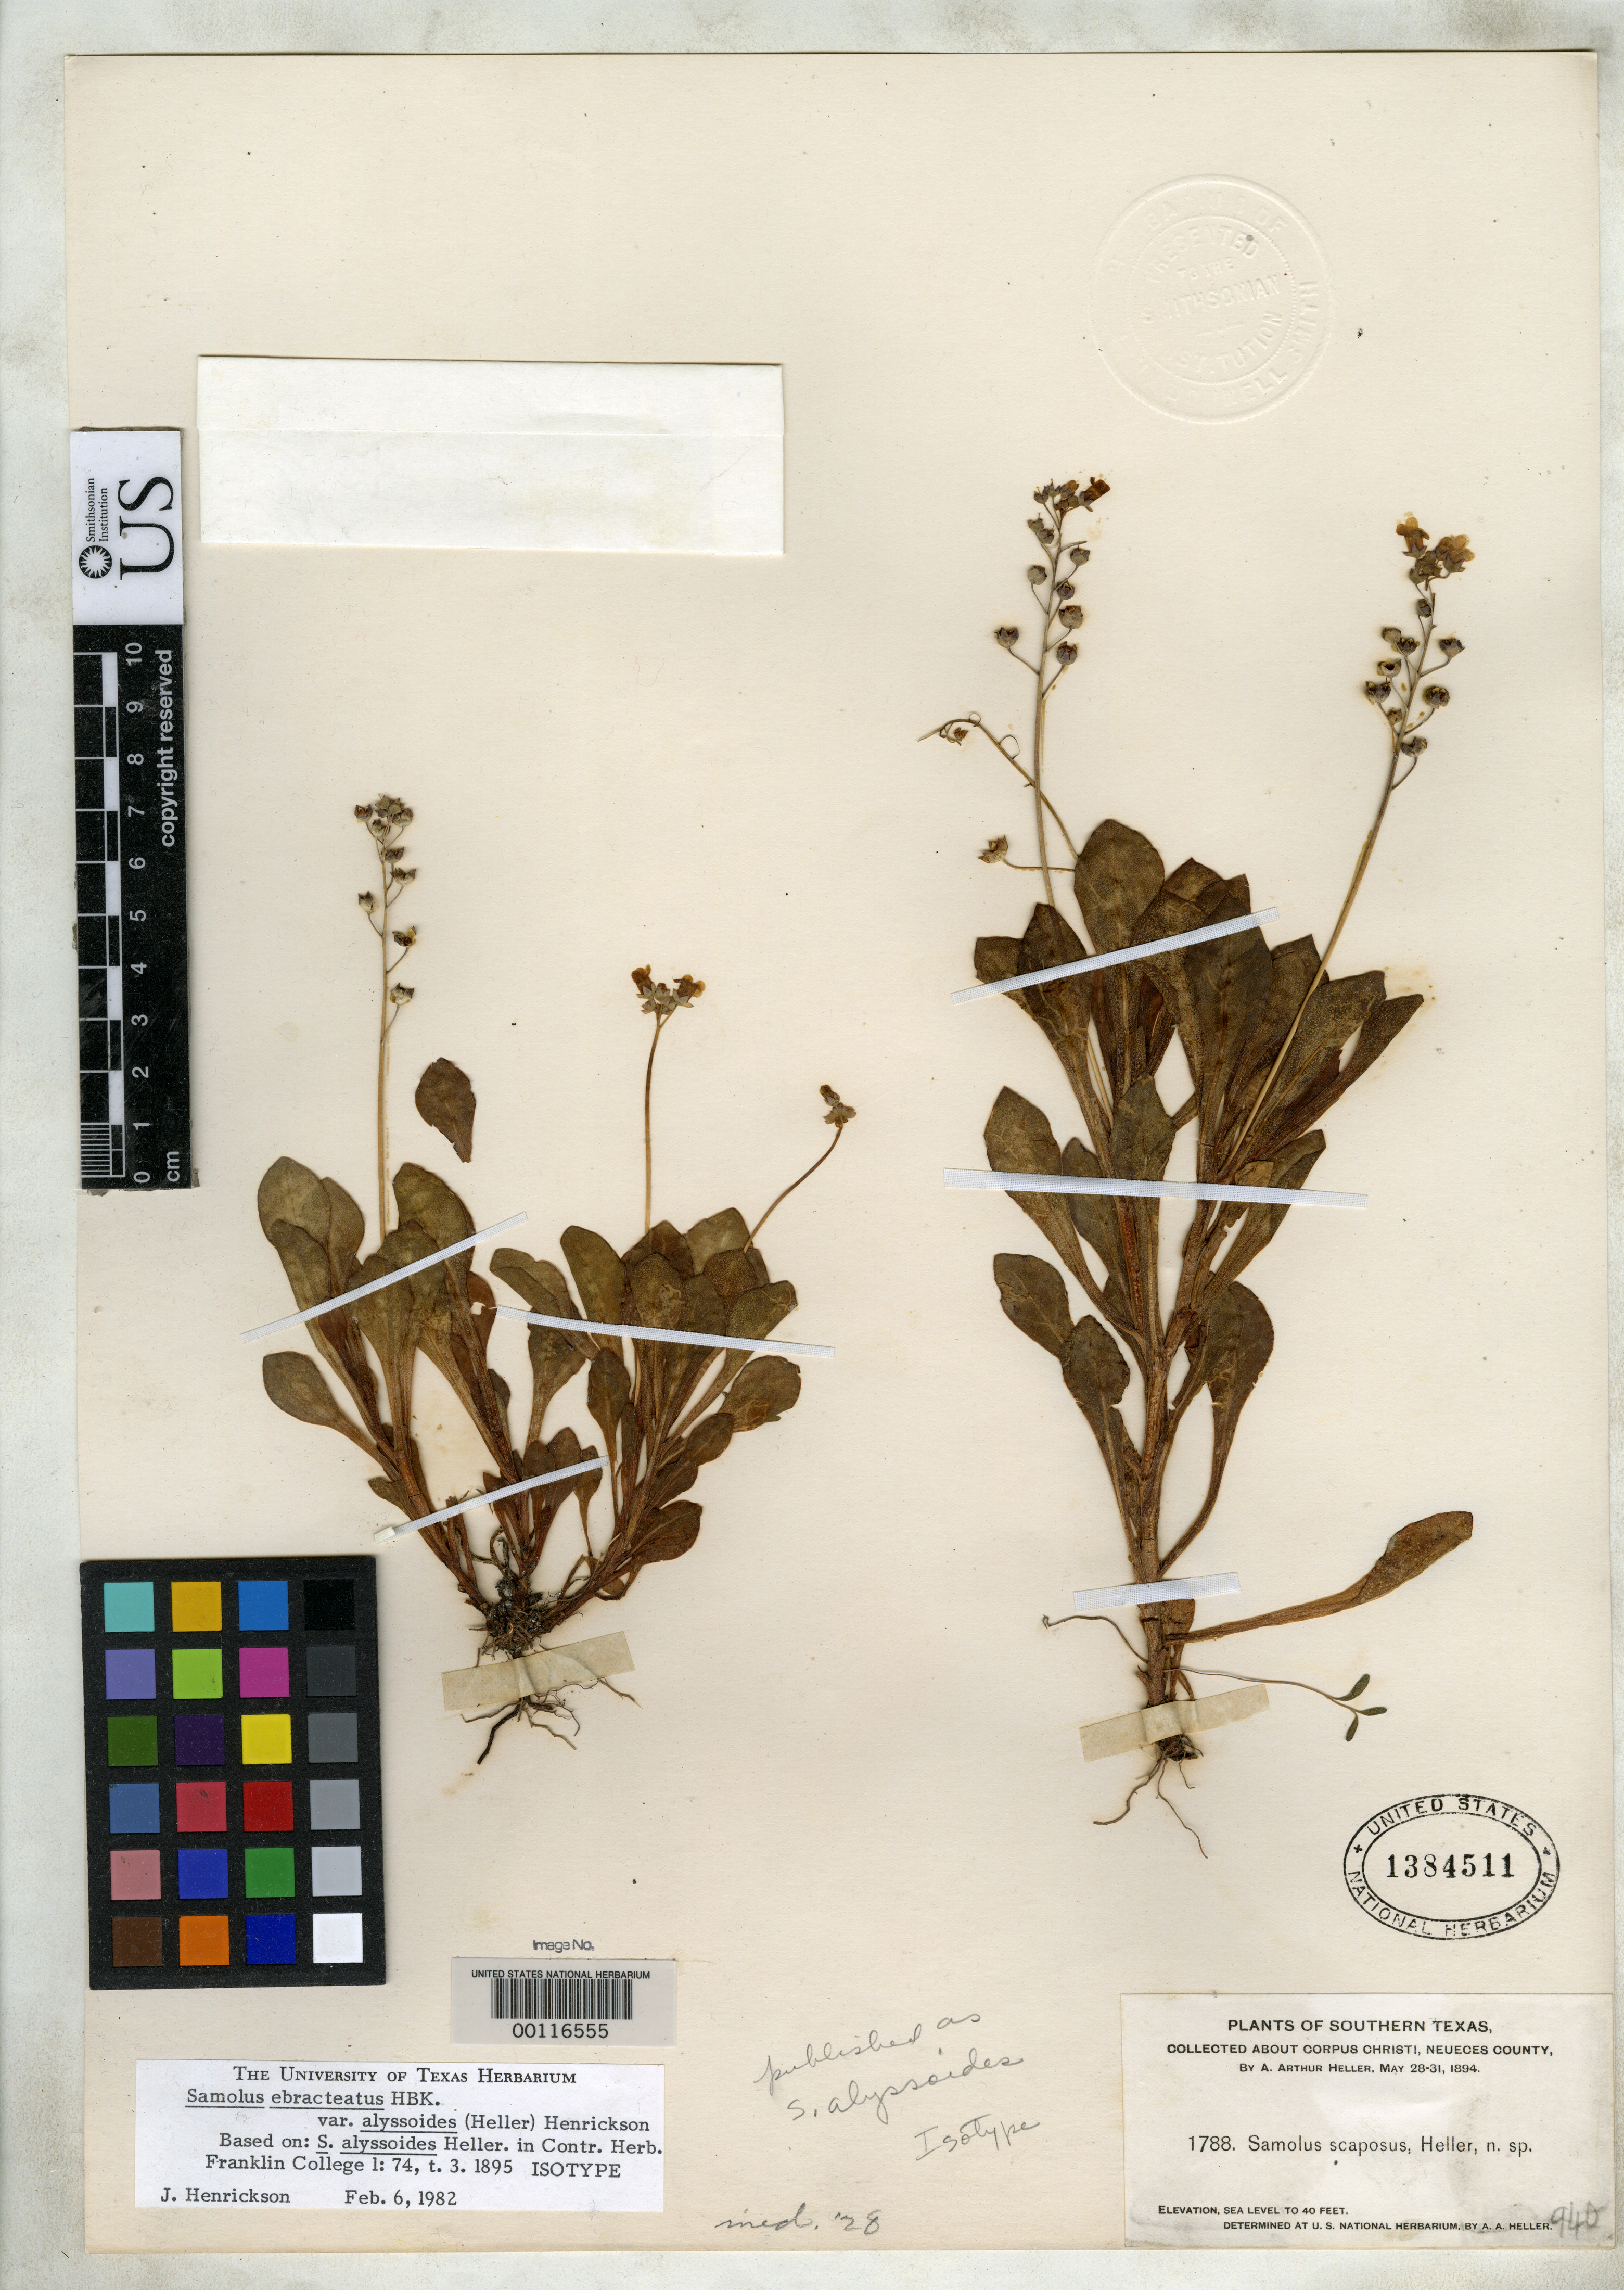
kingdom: Plantae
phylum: Tracheophyta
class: Magnoliopsida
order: Ericales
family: Primulaceae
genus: Samolus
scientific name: Samolus alyssoides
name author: A. Heller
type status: Isotype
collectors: A. A. Heller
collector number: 1788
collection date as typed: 28 May 1894 to 31 May 1894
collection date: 1894-05-28/1894-05-31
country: United States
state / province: Texas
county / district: Nueces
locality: Corpus Christi; alt. sea level to 40 ft.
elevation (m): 0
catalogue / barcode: US 1384511